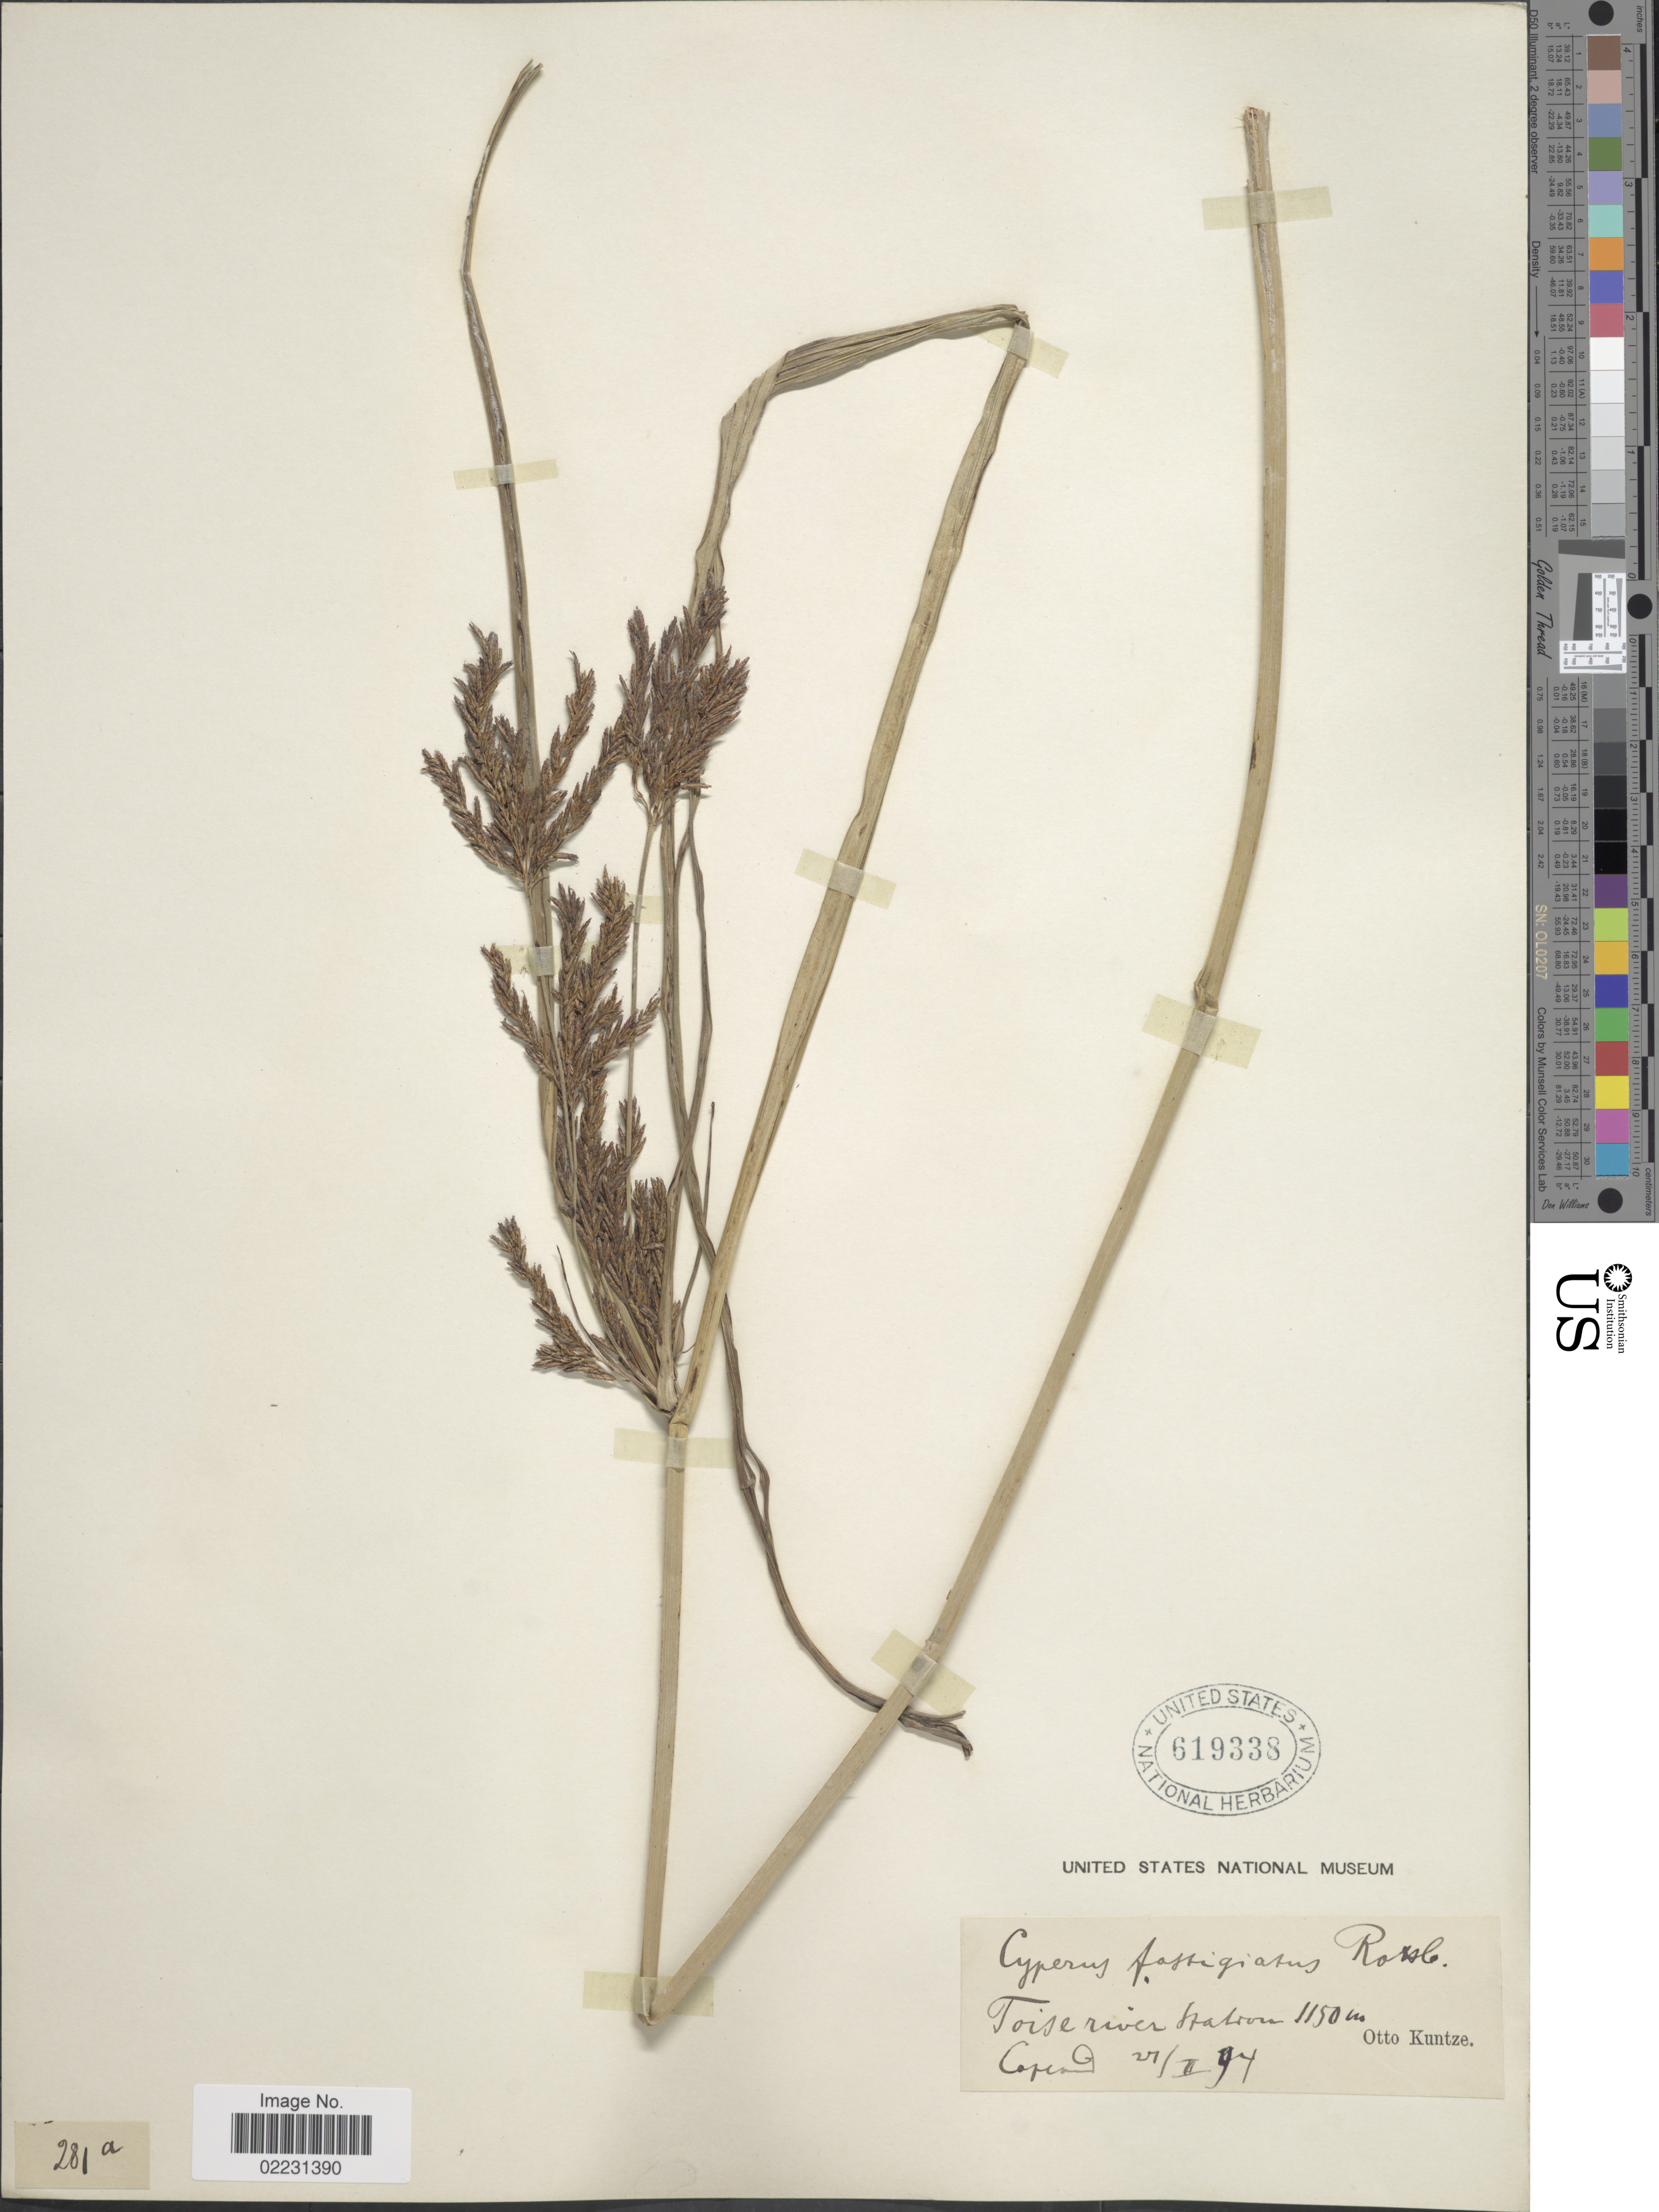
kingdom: Plantae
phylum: Tracheophyta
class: Liliopsida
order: Poales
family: Cyperaceae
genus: Cyperus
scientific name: Cyperus fastigiatus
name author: Rottb.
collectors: C.E.O. Kuntze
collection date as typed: Transcribed d/m/y: 27/2/94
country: South Africa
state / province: Eastern Cape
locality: Toise river Station, Capland.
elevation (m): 1150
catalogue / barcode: US 619338